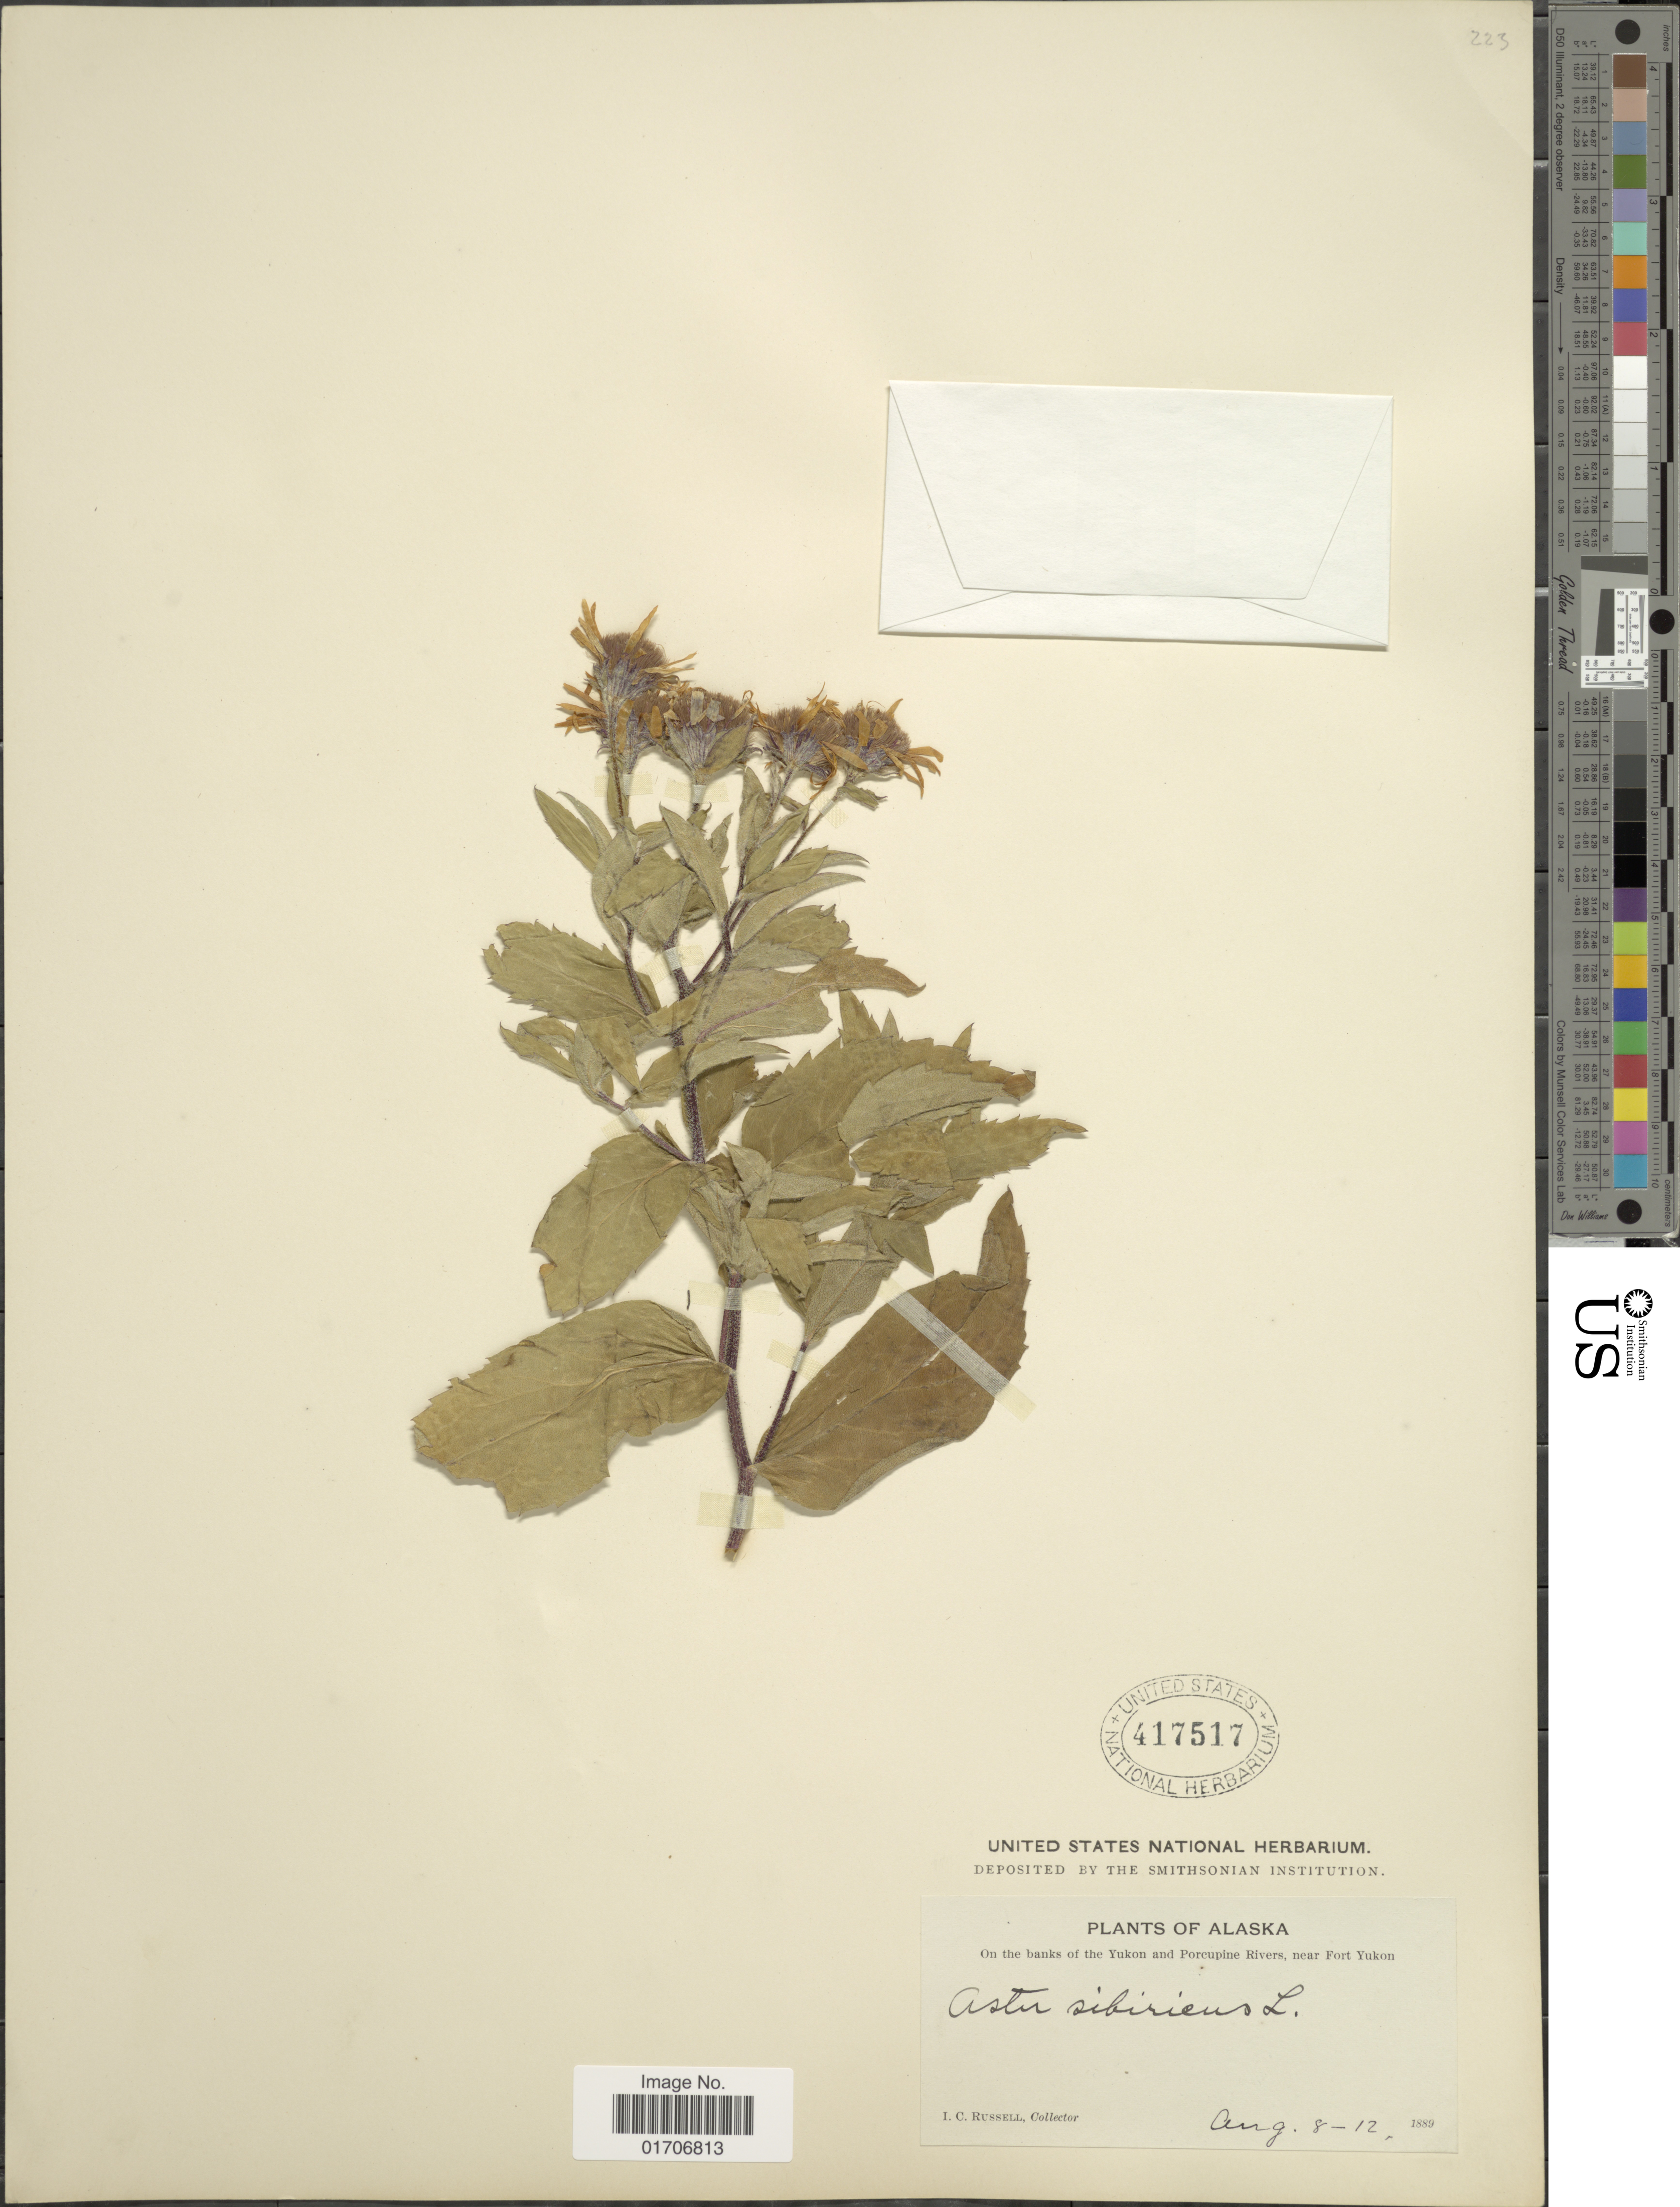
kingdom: Plantae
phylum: Tracheophyta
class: Magnoliopsida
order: Asterales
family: Asteraceae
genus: Eurybia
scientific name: Eurybia sibirica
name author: (L.) G.L. Nesom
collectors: I. C. Russell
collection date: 1889-08-08/1889-08-12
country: United States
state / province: Alaska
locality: On the banks of the Yukon and Porcupine Rivers, near Fort Yukon.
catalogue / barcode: US 417517